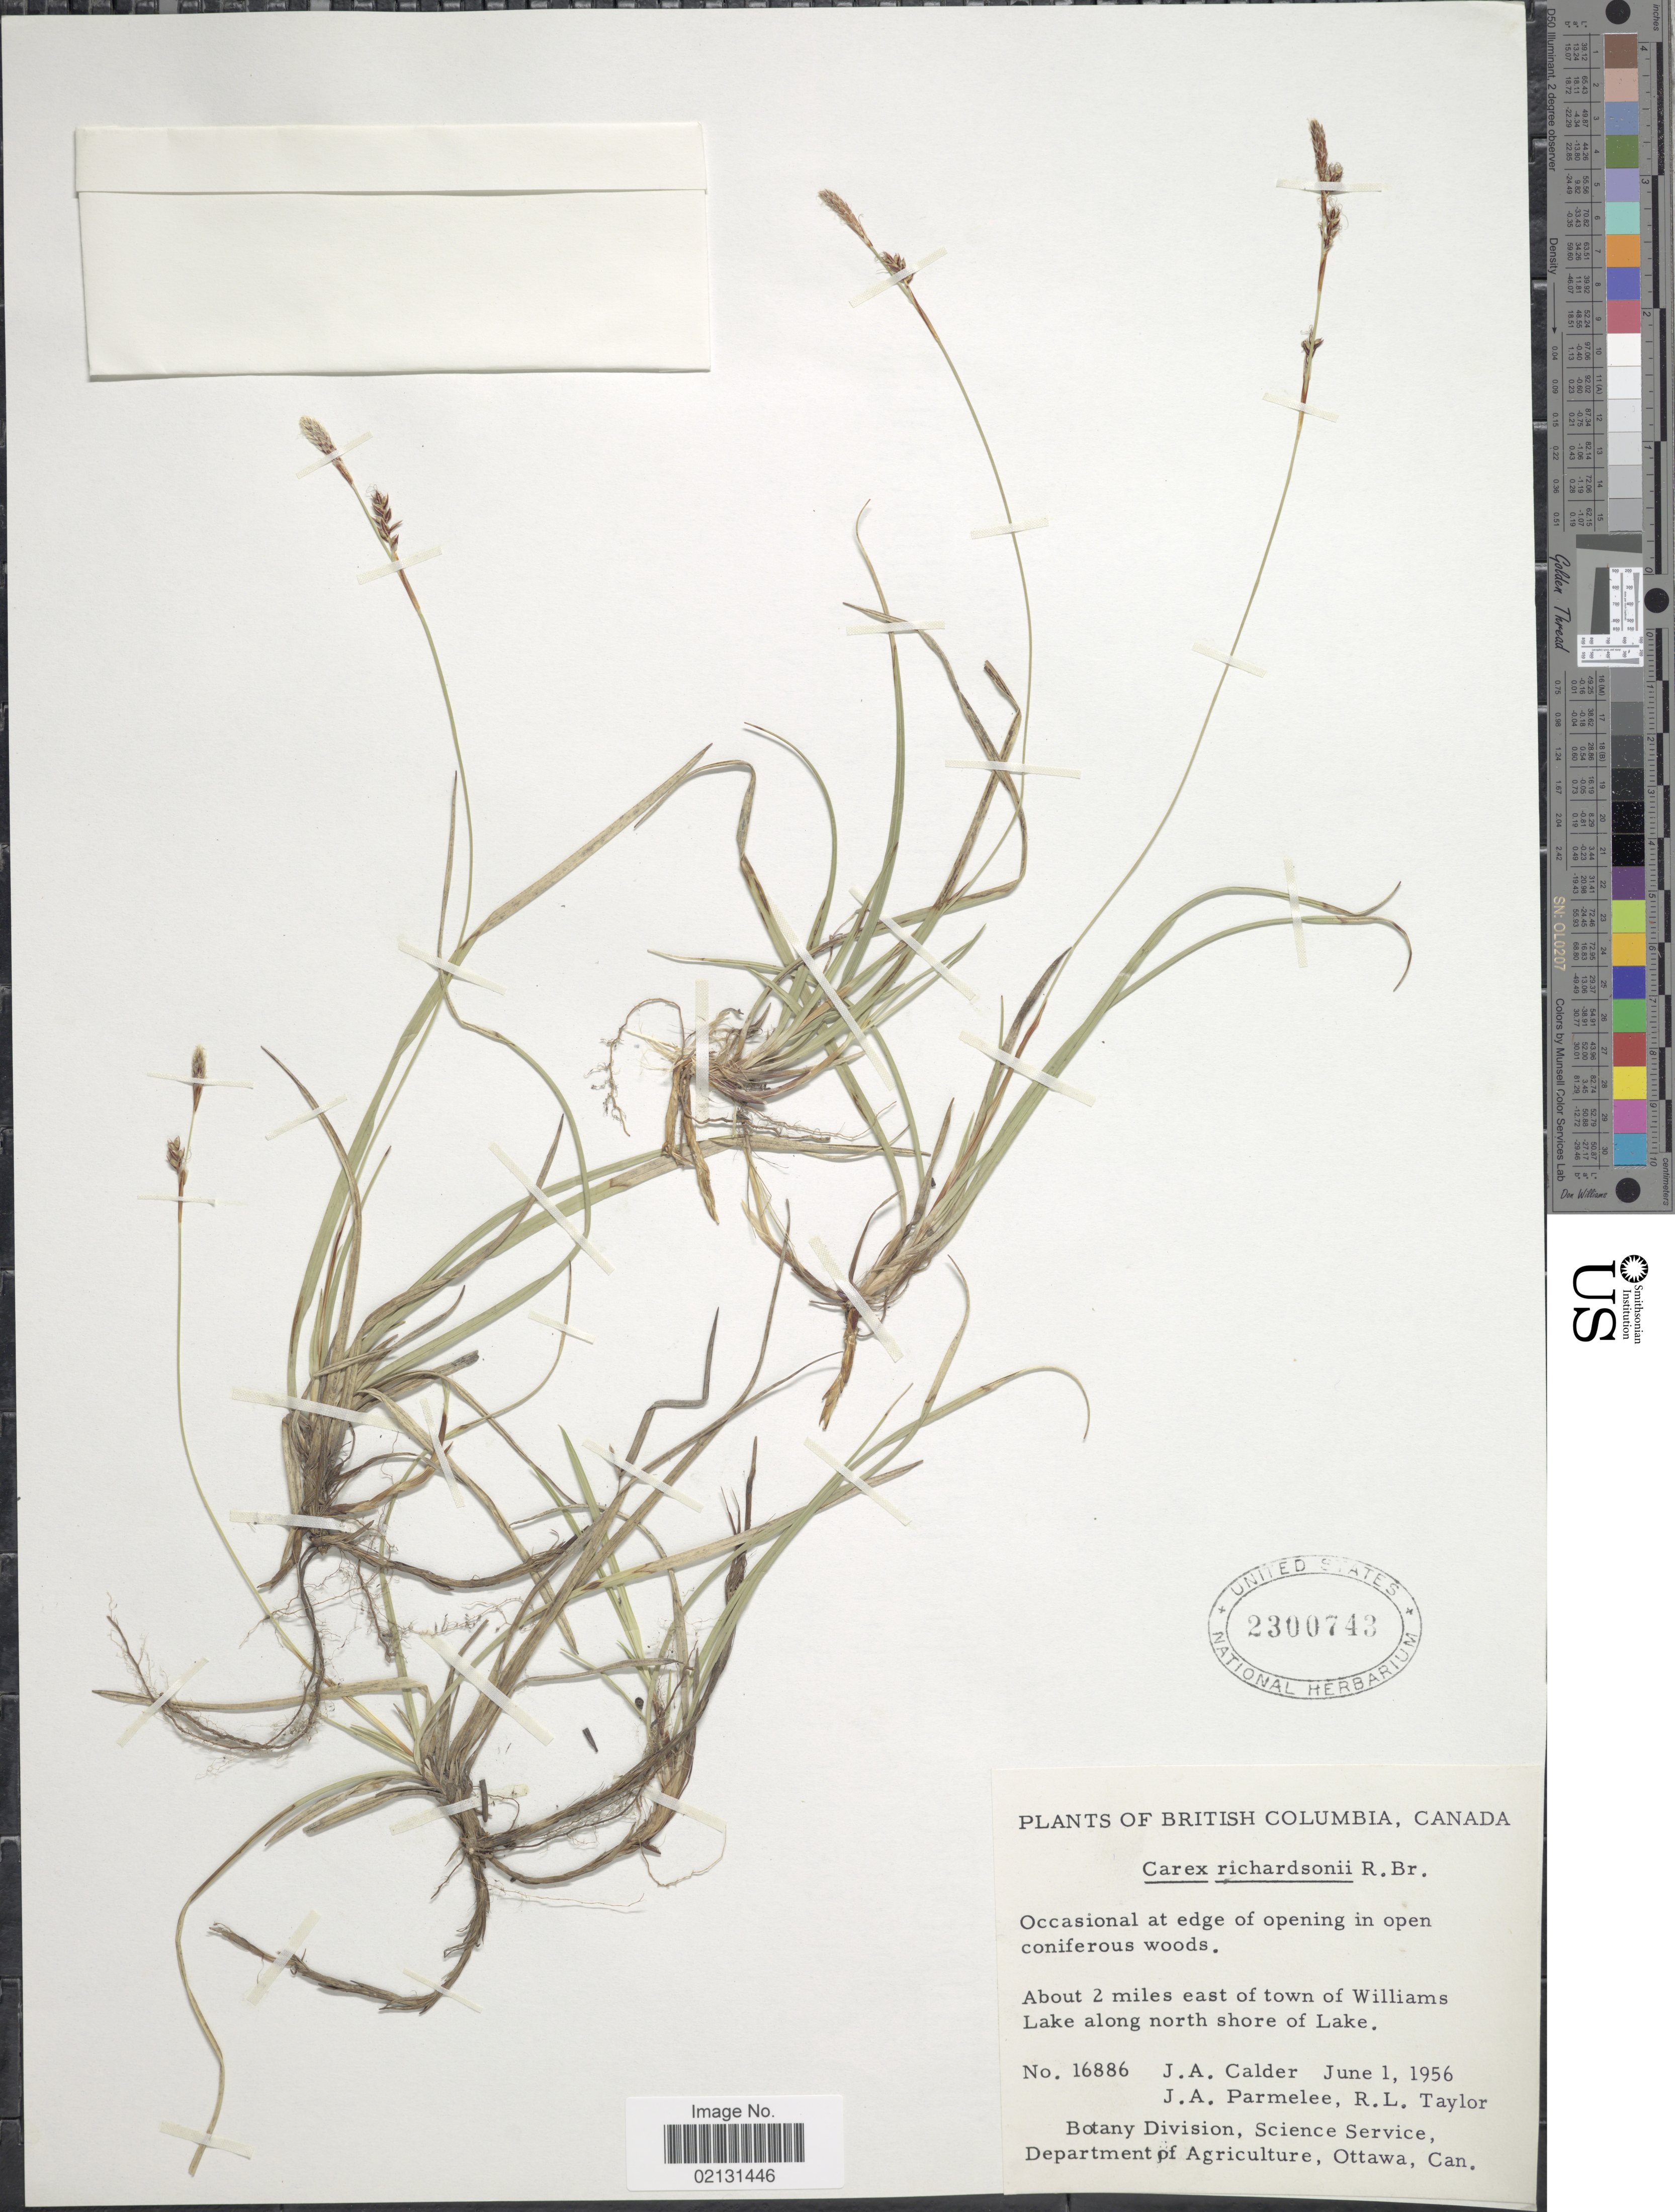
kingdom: Plantae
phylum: Tracheophyta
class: Liliopsida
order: Poales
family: Cyperaceae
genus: Carex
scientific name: Carex richardsonii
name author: R. Br.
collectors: J. A. Calder, J. A. Parmelee & R. Taylor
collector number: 16886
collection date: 1956-06-01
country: Canada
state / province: British Columbia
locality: Occasional at edge of opening in open coniferous woods, about 2 miles east of town of Williams Lake along north shore of Lake.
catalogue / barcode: US 2300743